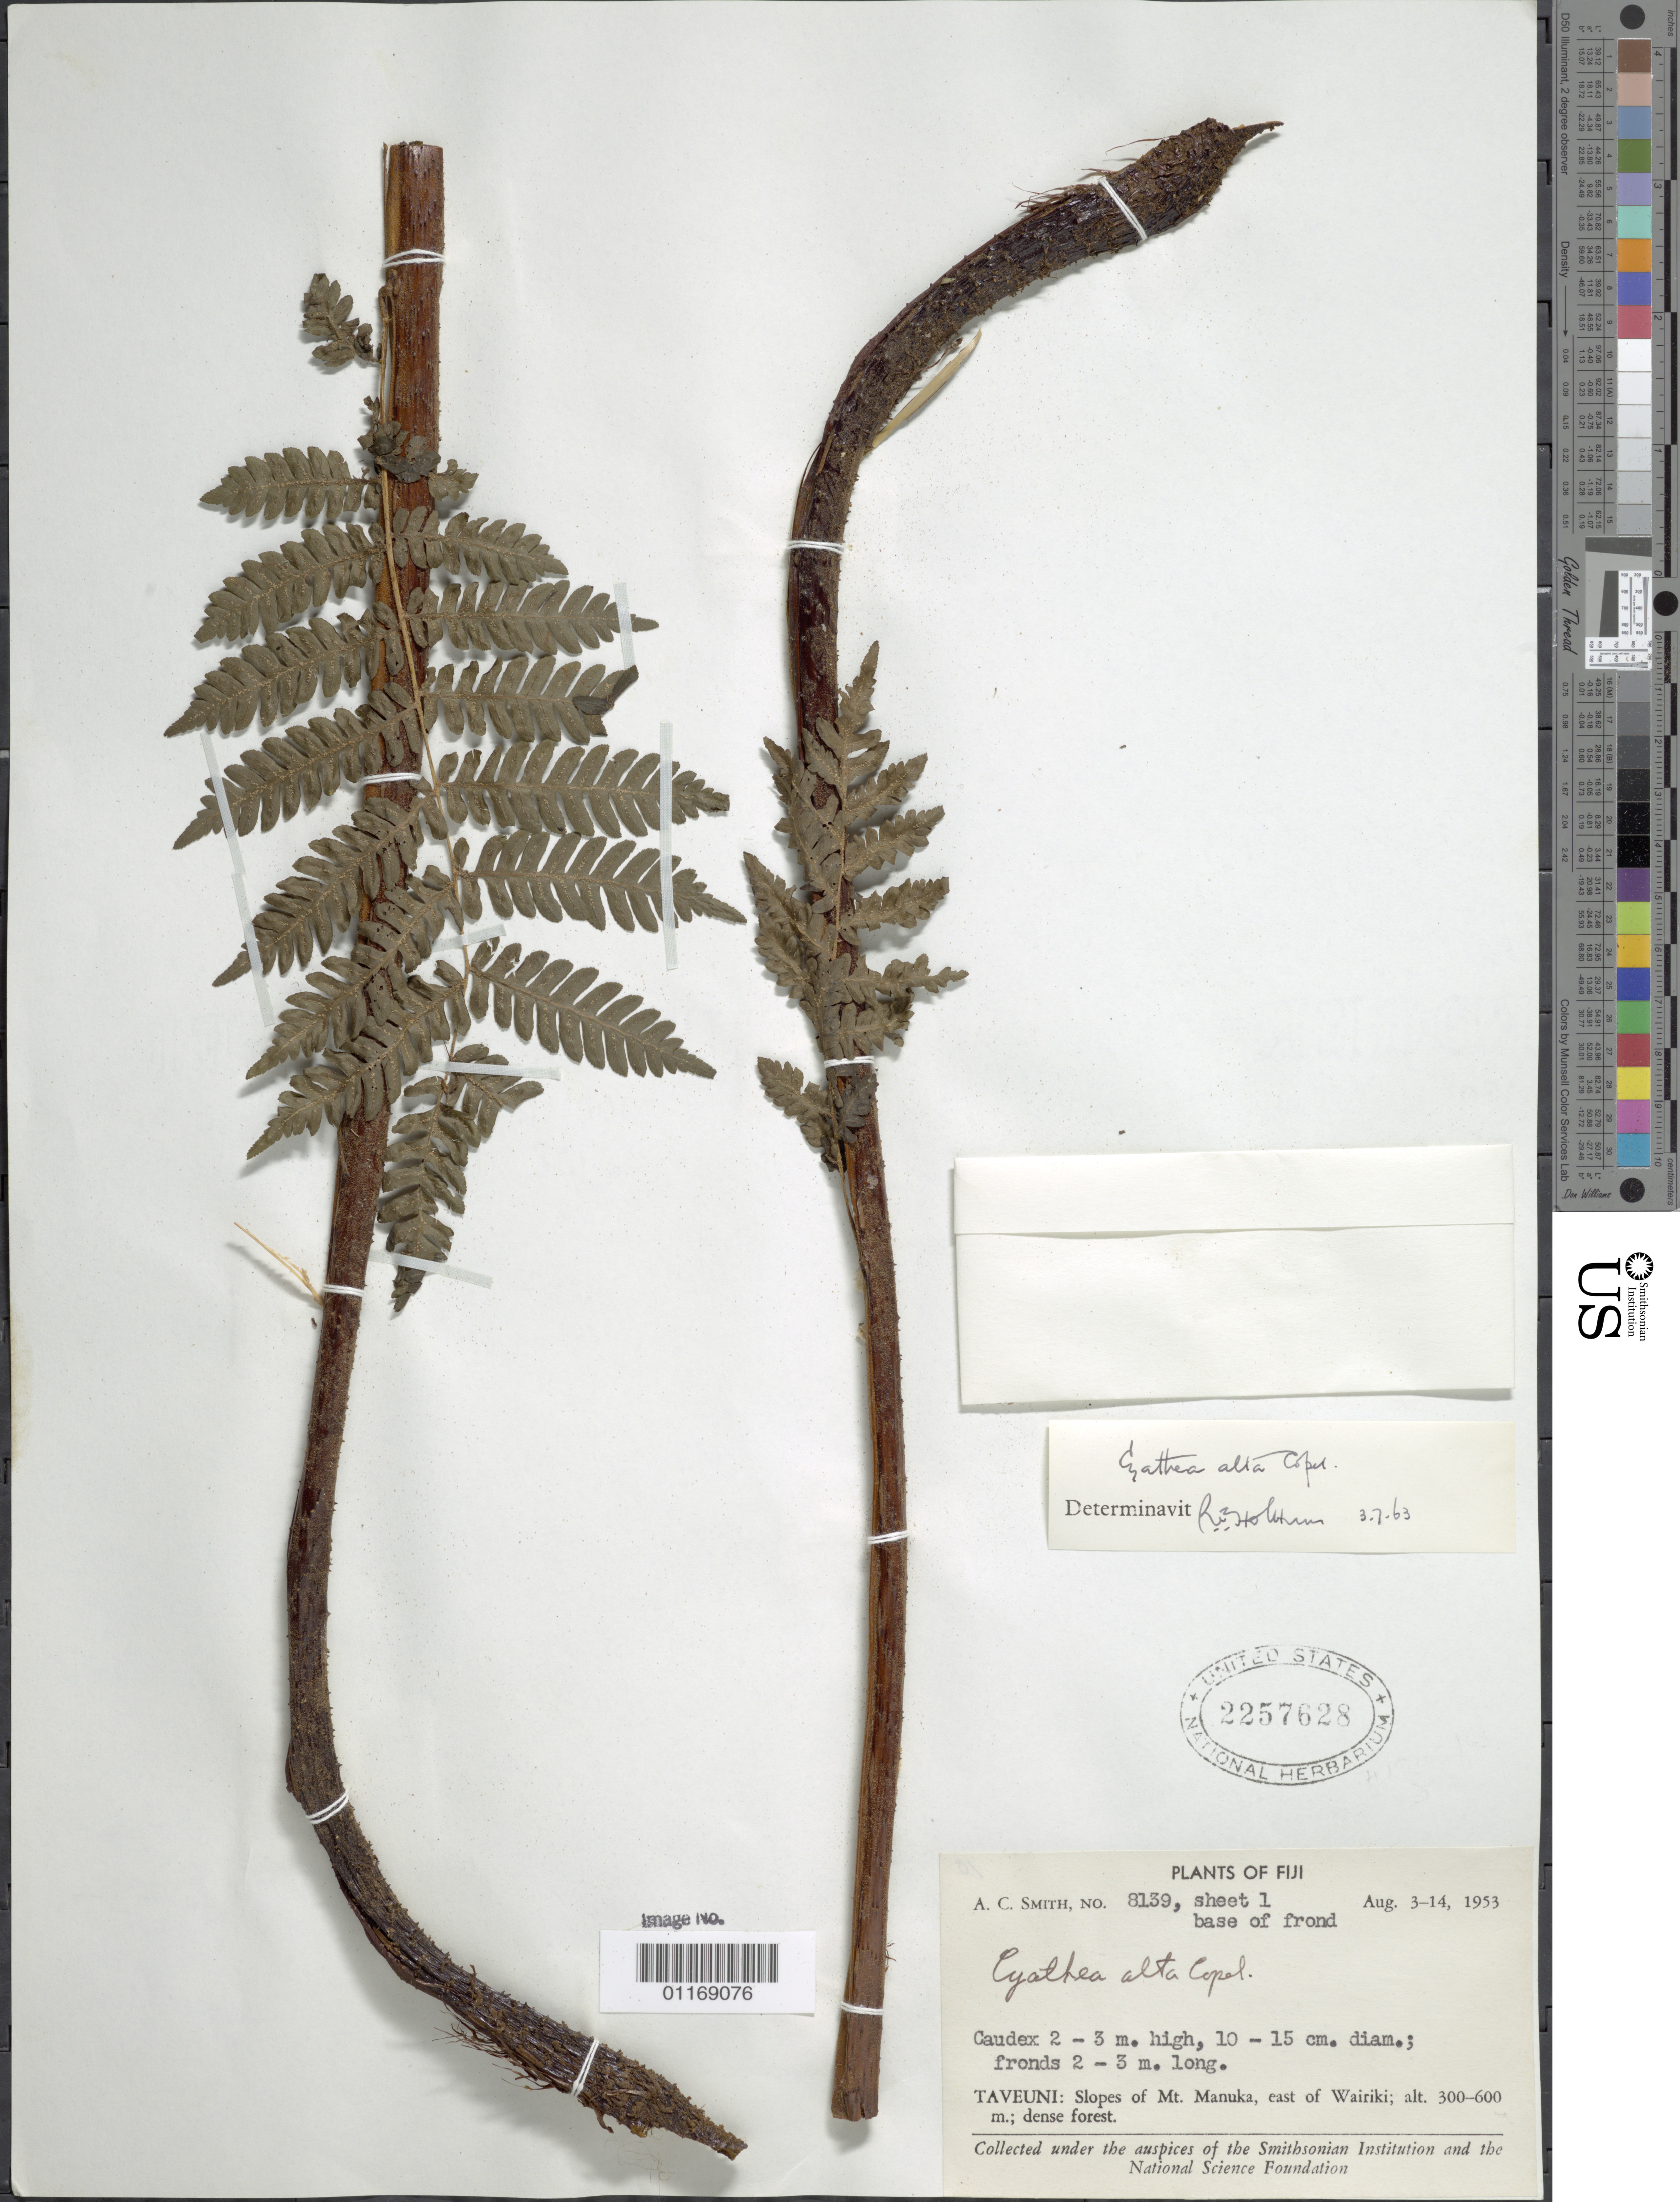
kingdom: Plantae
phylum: Tracheophyta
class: Polypodiopsida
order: Cyatheales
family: Cyatheaceae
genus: Alsophila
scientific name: Alsophila alta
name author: (Copel.) R.M. Tryon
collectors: A. C. Smith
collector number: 8139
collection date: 1953-08-03/1953-08-14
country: Fiji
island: Taveuni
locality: Taveuni: Slopes of Mt. Manuka, E of Wairiki.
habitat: Dense forest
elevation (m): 300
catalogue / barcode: US 2257628